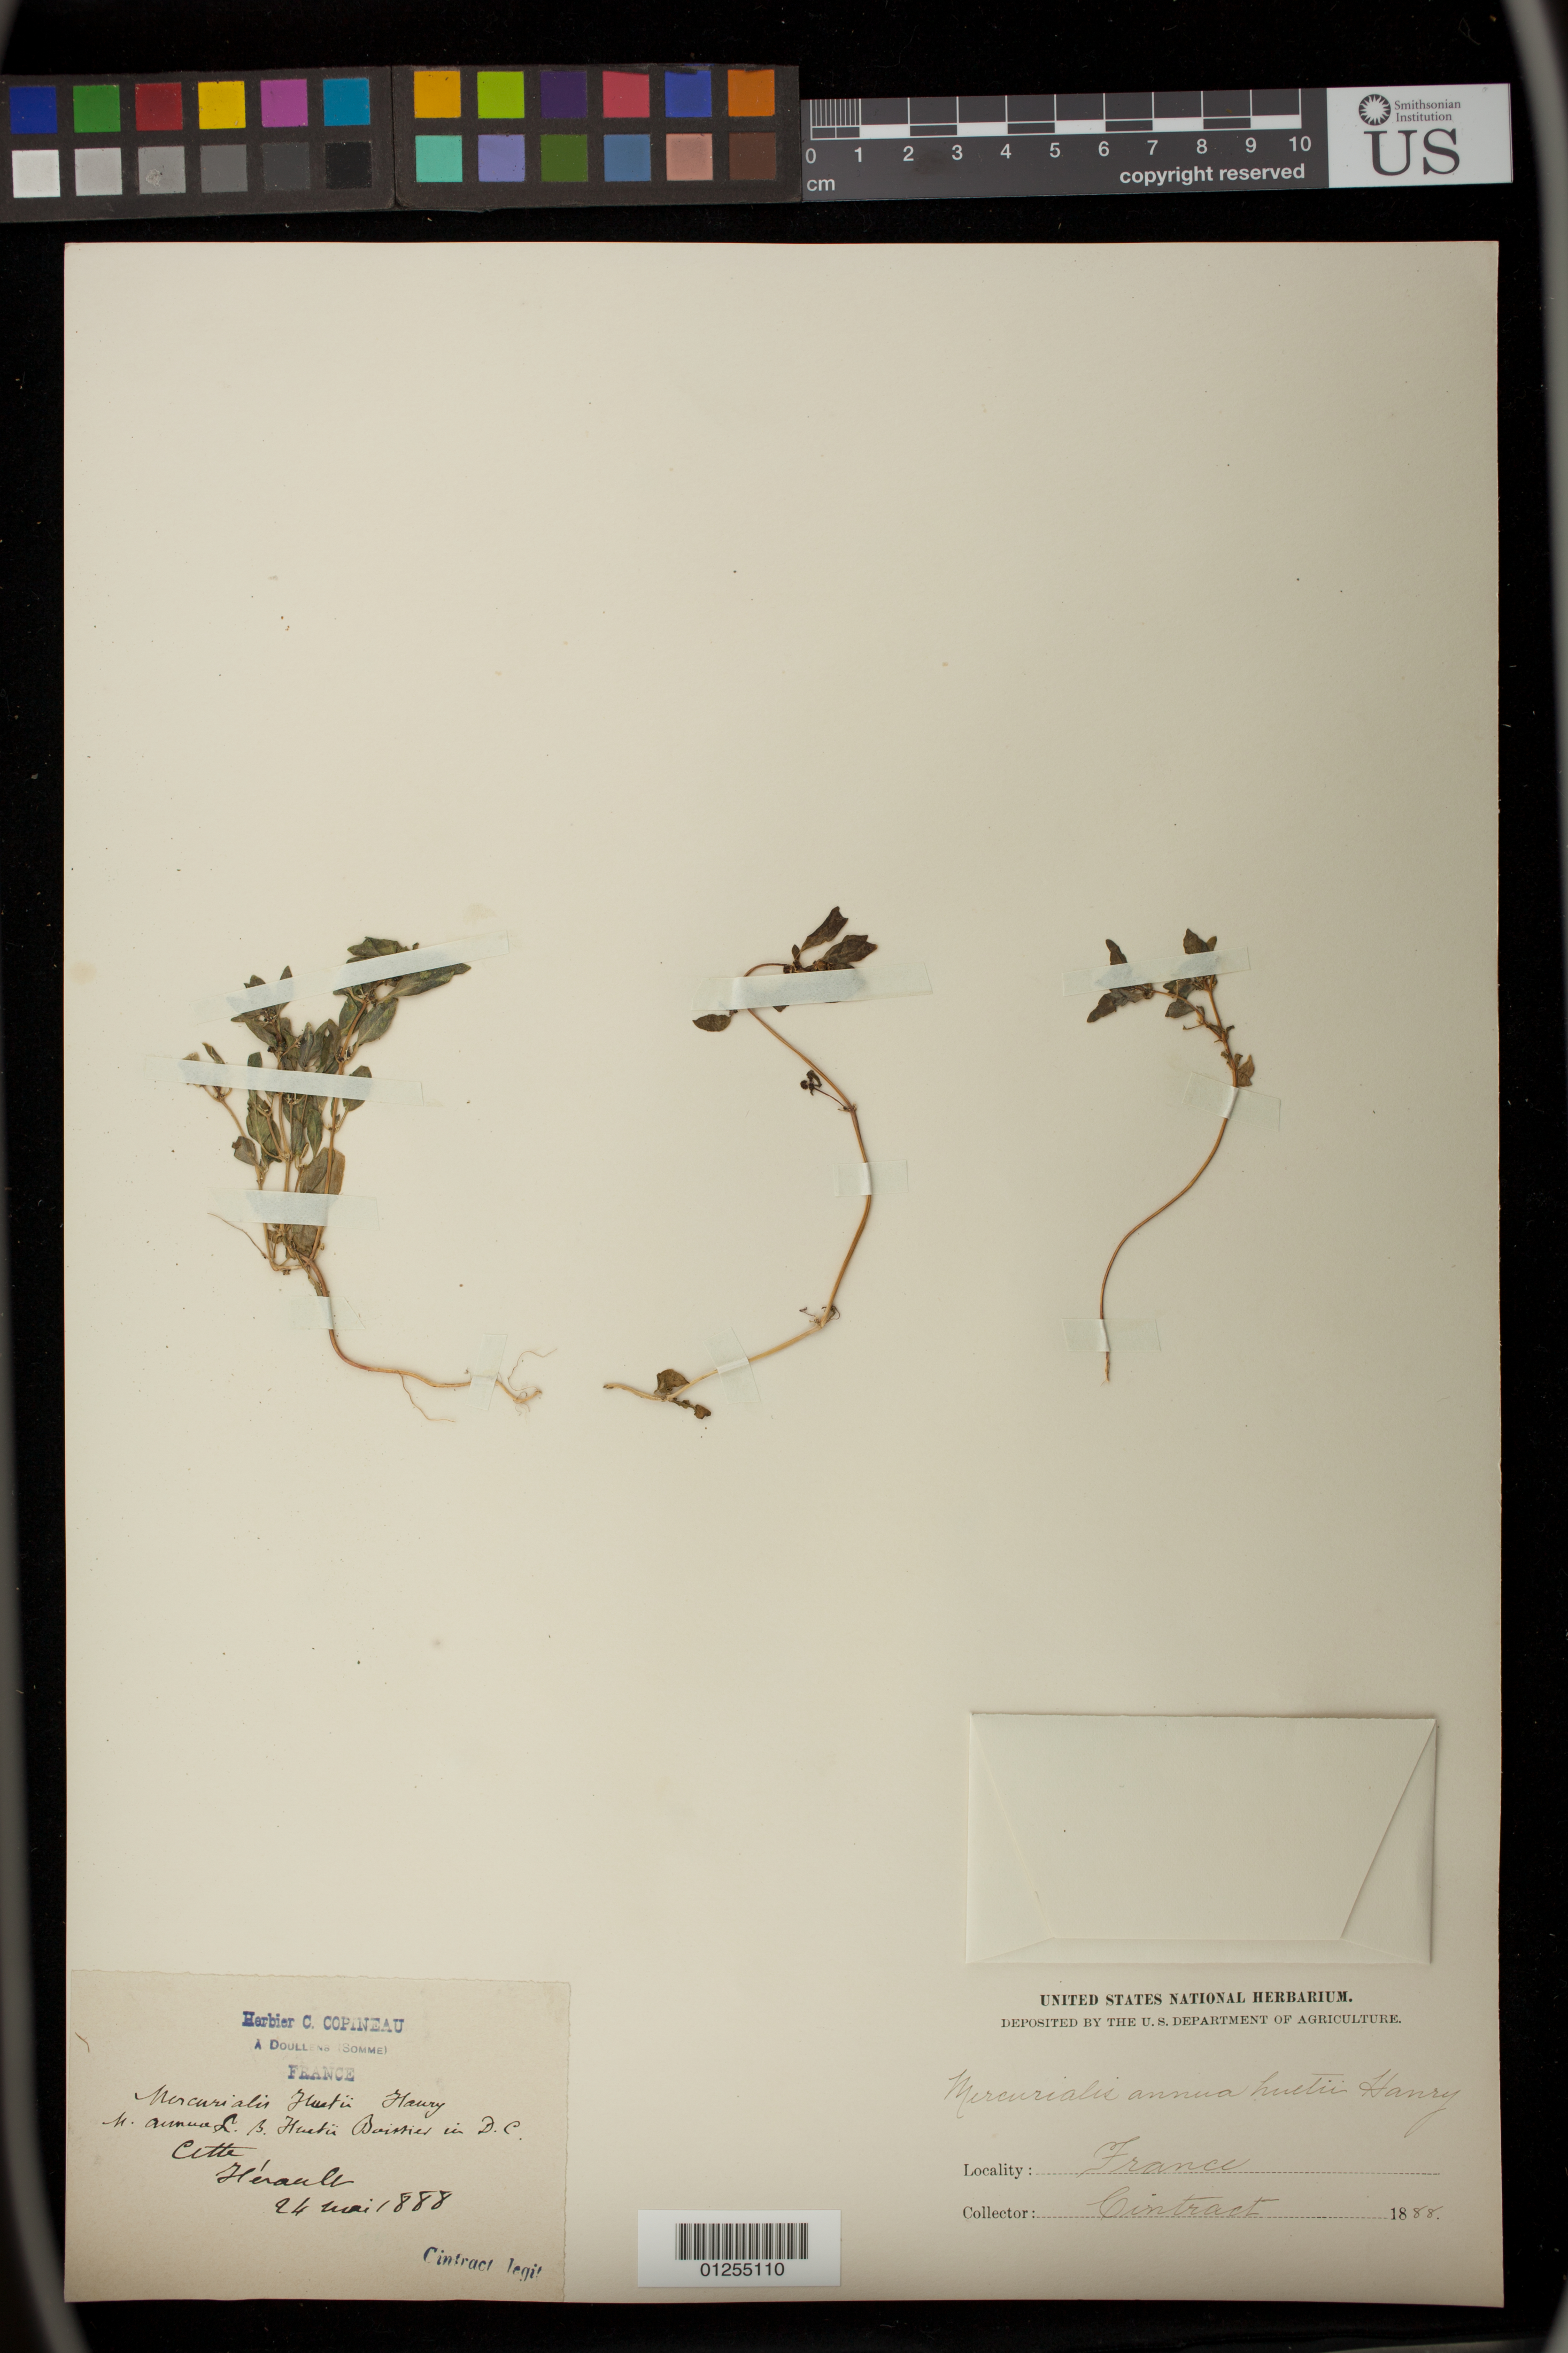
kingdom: Plantae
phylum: Tracheophyta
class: Magnoliopsida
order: Malpighiales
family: Euphorbiaceae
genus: Mercurialis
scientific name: Mercurialis annua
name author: L.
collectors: Cintract, --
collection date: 1888-03-24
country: France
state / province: Occitanie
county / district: Hérault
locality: Citte Herault